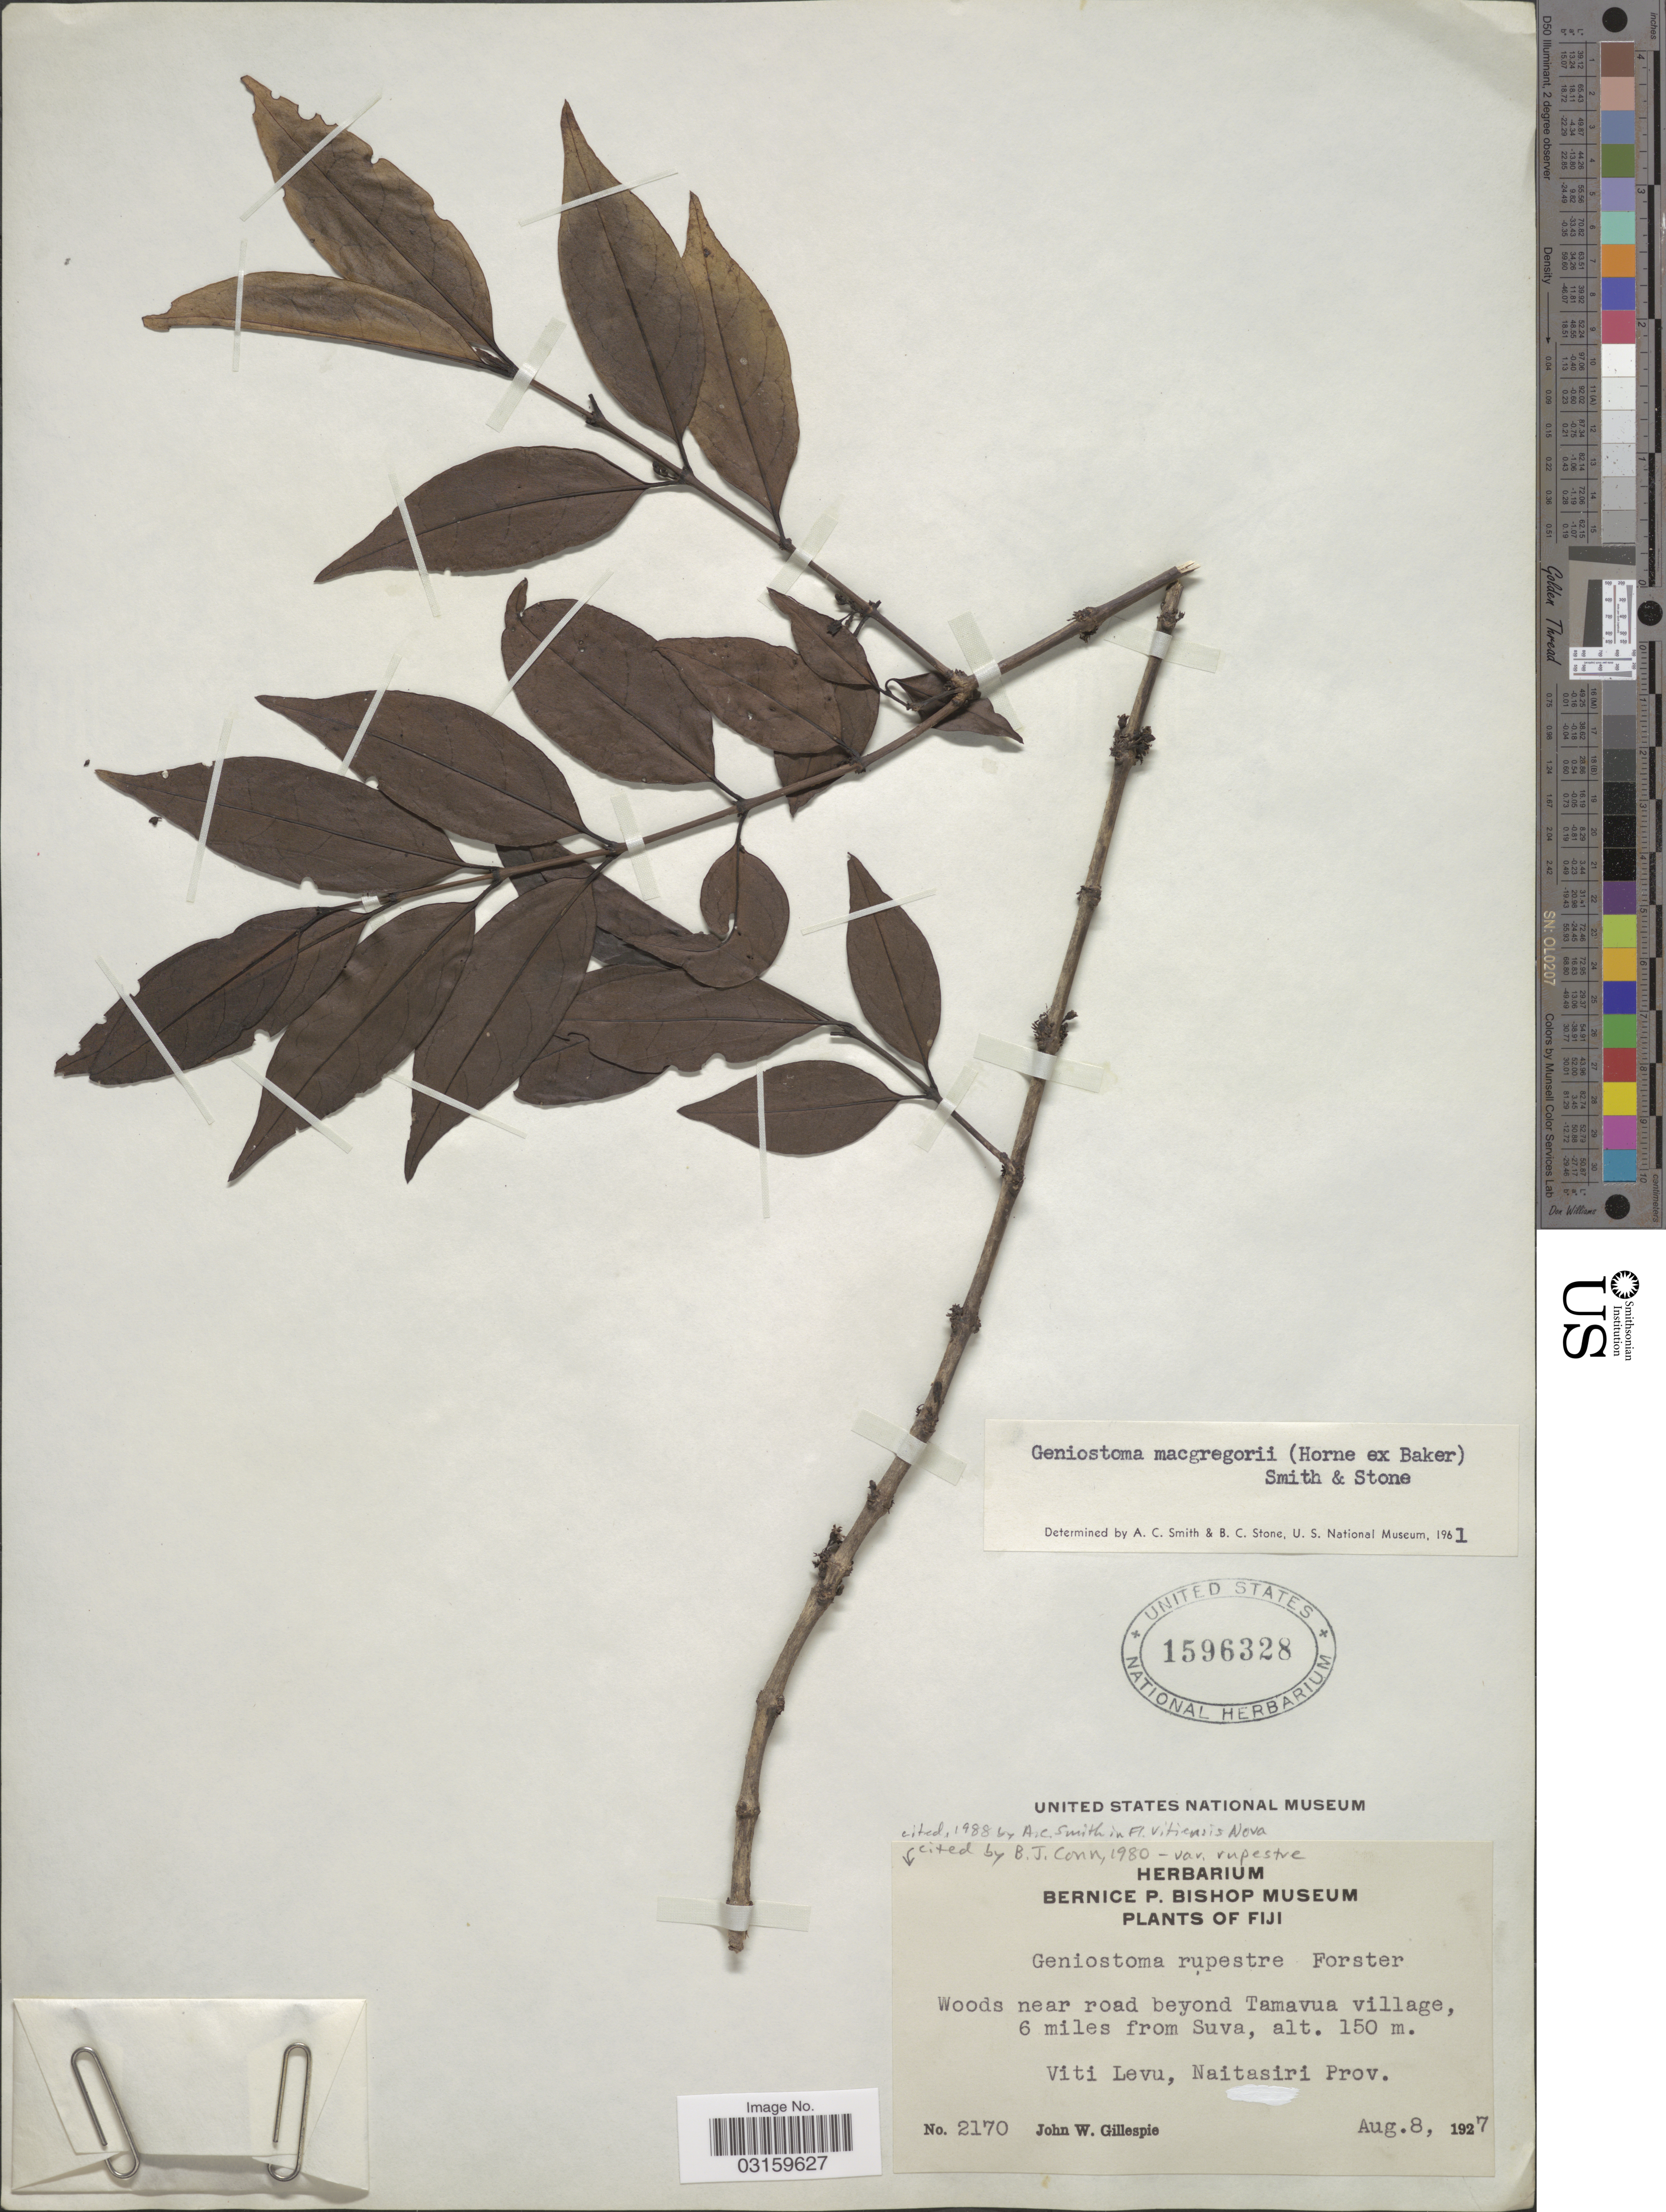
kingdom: Plantae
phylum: Tracheophyta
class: Magnoliopsida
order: Gentianales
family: Loganiaceae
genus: Geniostoma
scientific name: Geniostoma rupestre var. rupestre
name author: J.R. Forst. & G. Forst.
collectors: J. W. Gillespie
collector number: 2170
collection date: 1927-08-08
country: Fiji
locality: Woods near road beyond Tamavua village, 6 miles from Suva. Viti Levu, Naitasiri Prov.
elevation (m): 150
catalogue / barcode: US 1596328